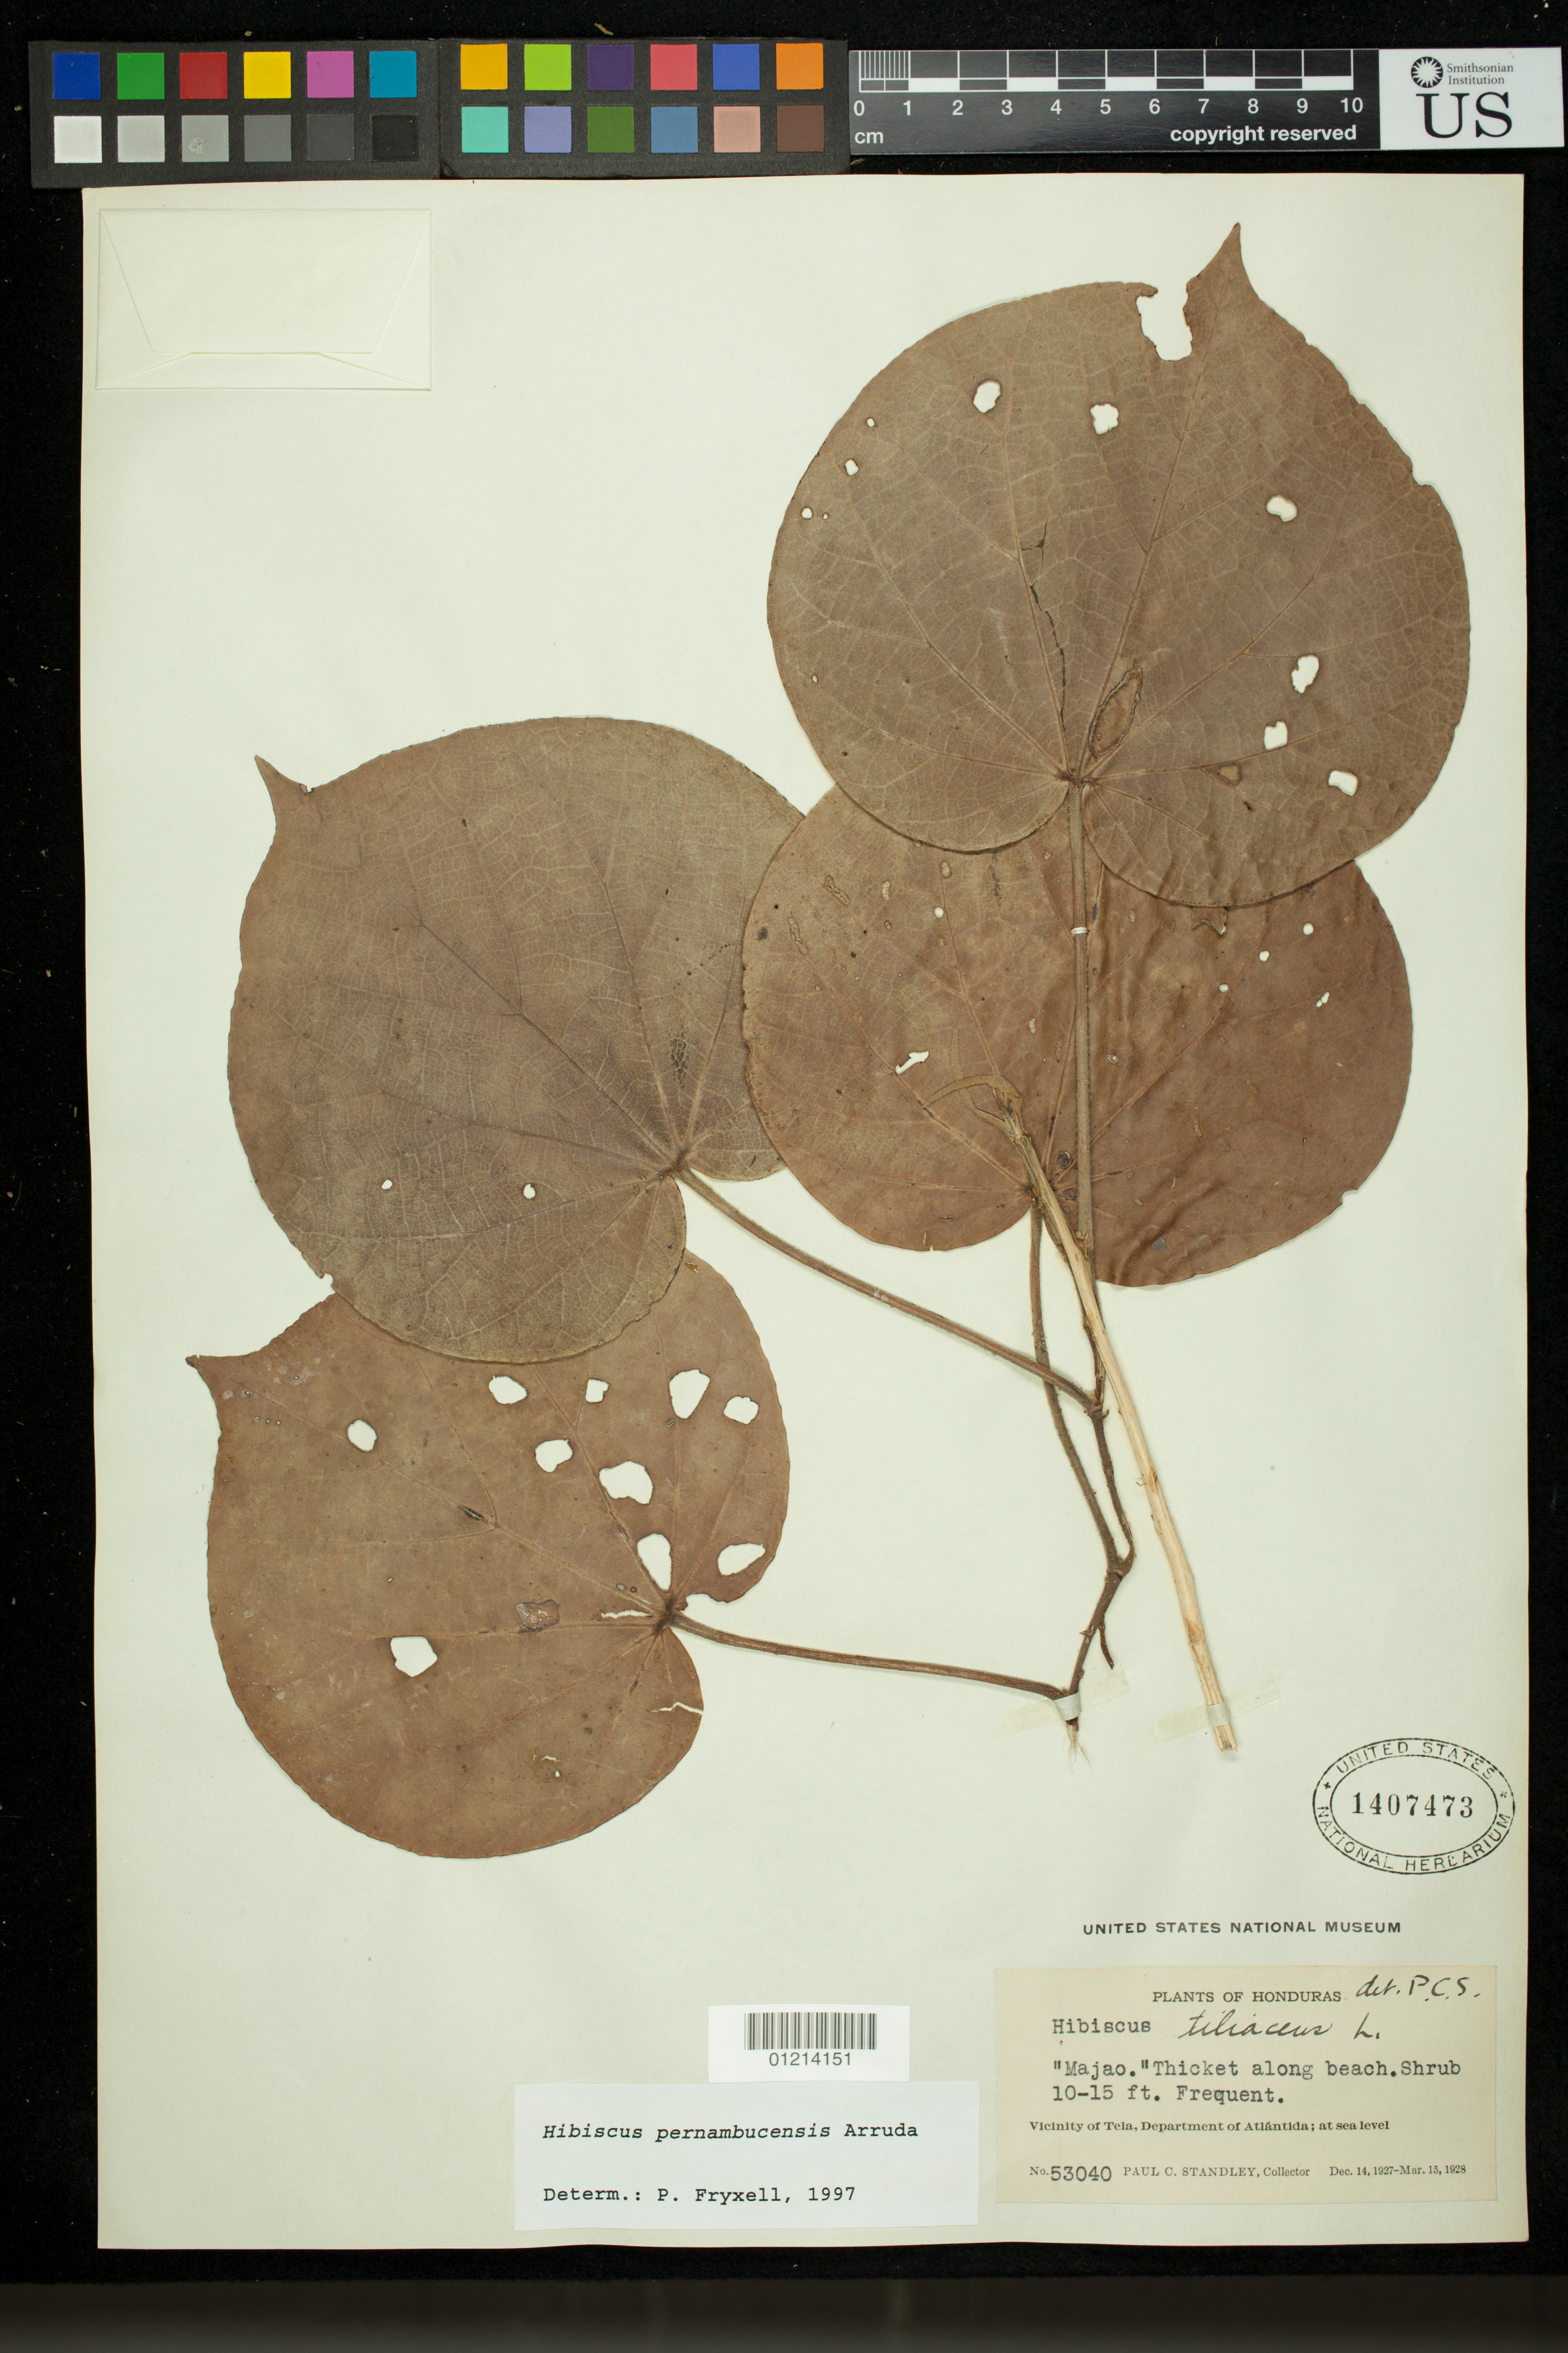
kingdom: Plantae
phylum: Tracheophyta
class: Magnoliopsida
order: Malvales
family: Malvaceae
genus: Talipariti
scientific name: Talipariti tiliaceum var. pernambucense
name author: (Arruda) Fryxell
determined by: Dorr, Laurence J., Curator (BOT), Smithsonian Institution - National Museum of Natural History (UNITED STATES)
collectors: P. C. Standley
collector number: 53040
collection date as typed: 14 Dec 1927 to 15 Mar 1928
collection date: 1927-12-14/1928-03-15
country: Honduras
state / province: Atlántida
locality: Thicket along beach. Vicinity of Tela, Department of Atlántida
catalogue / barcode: US 1407473